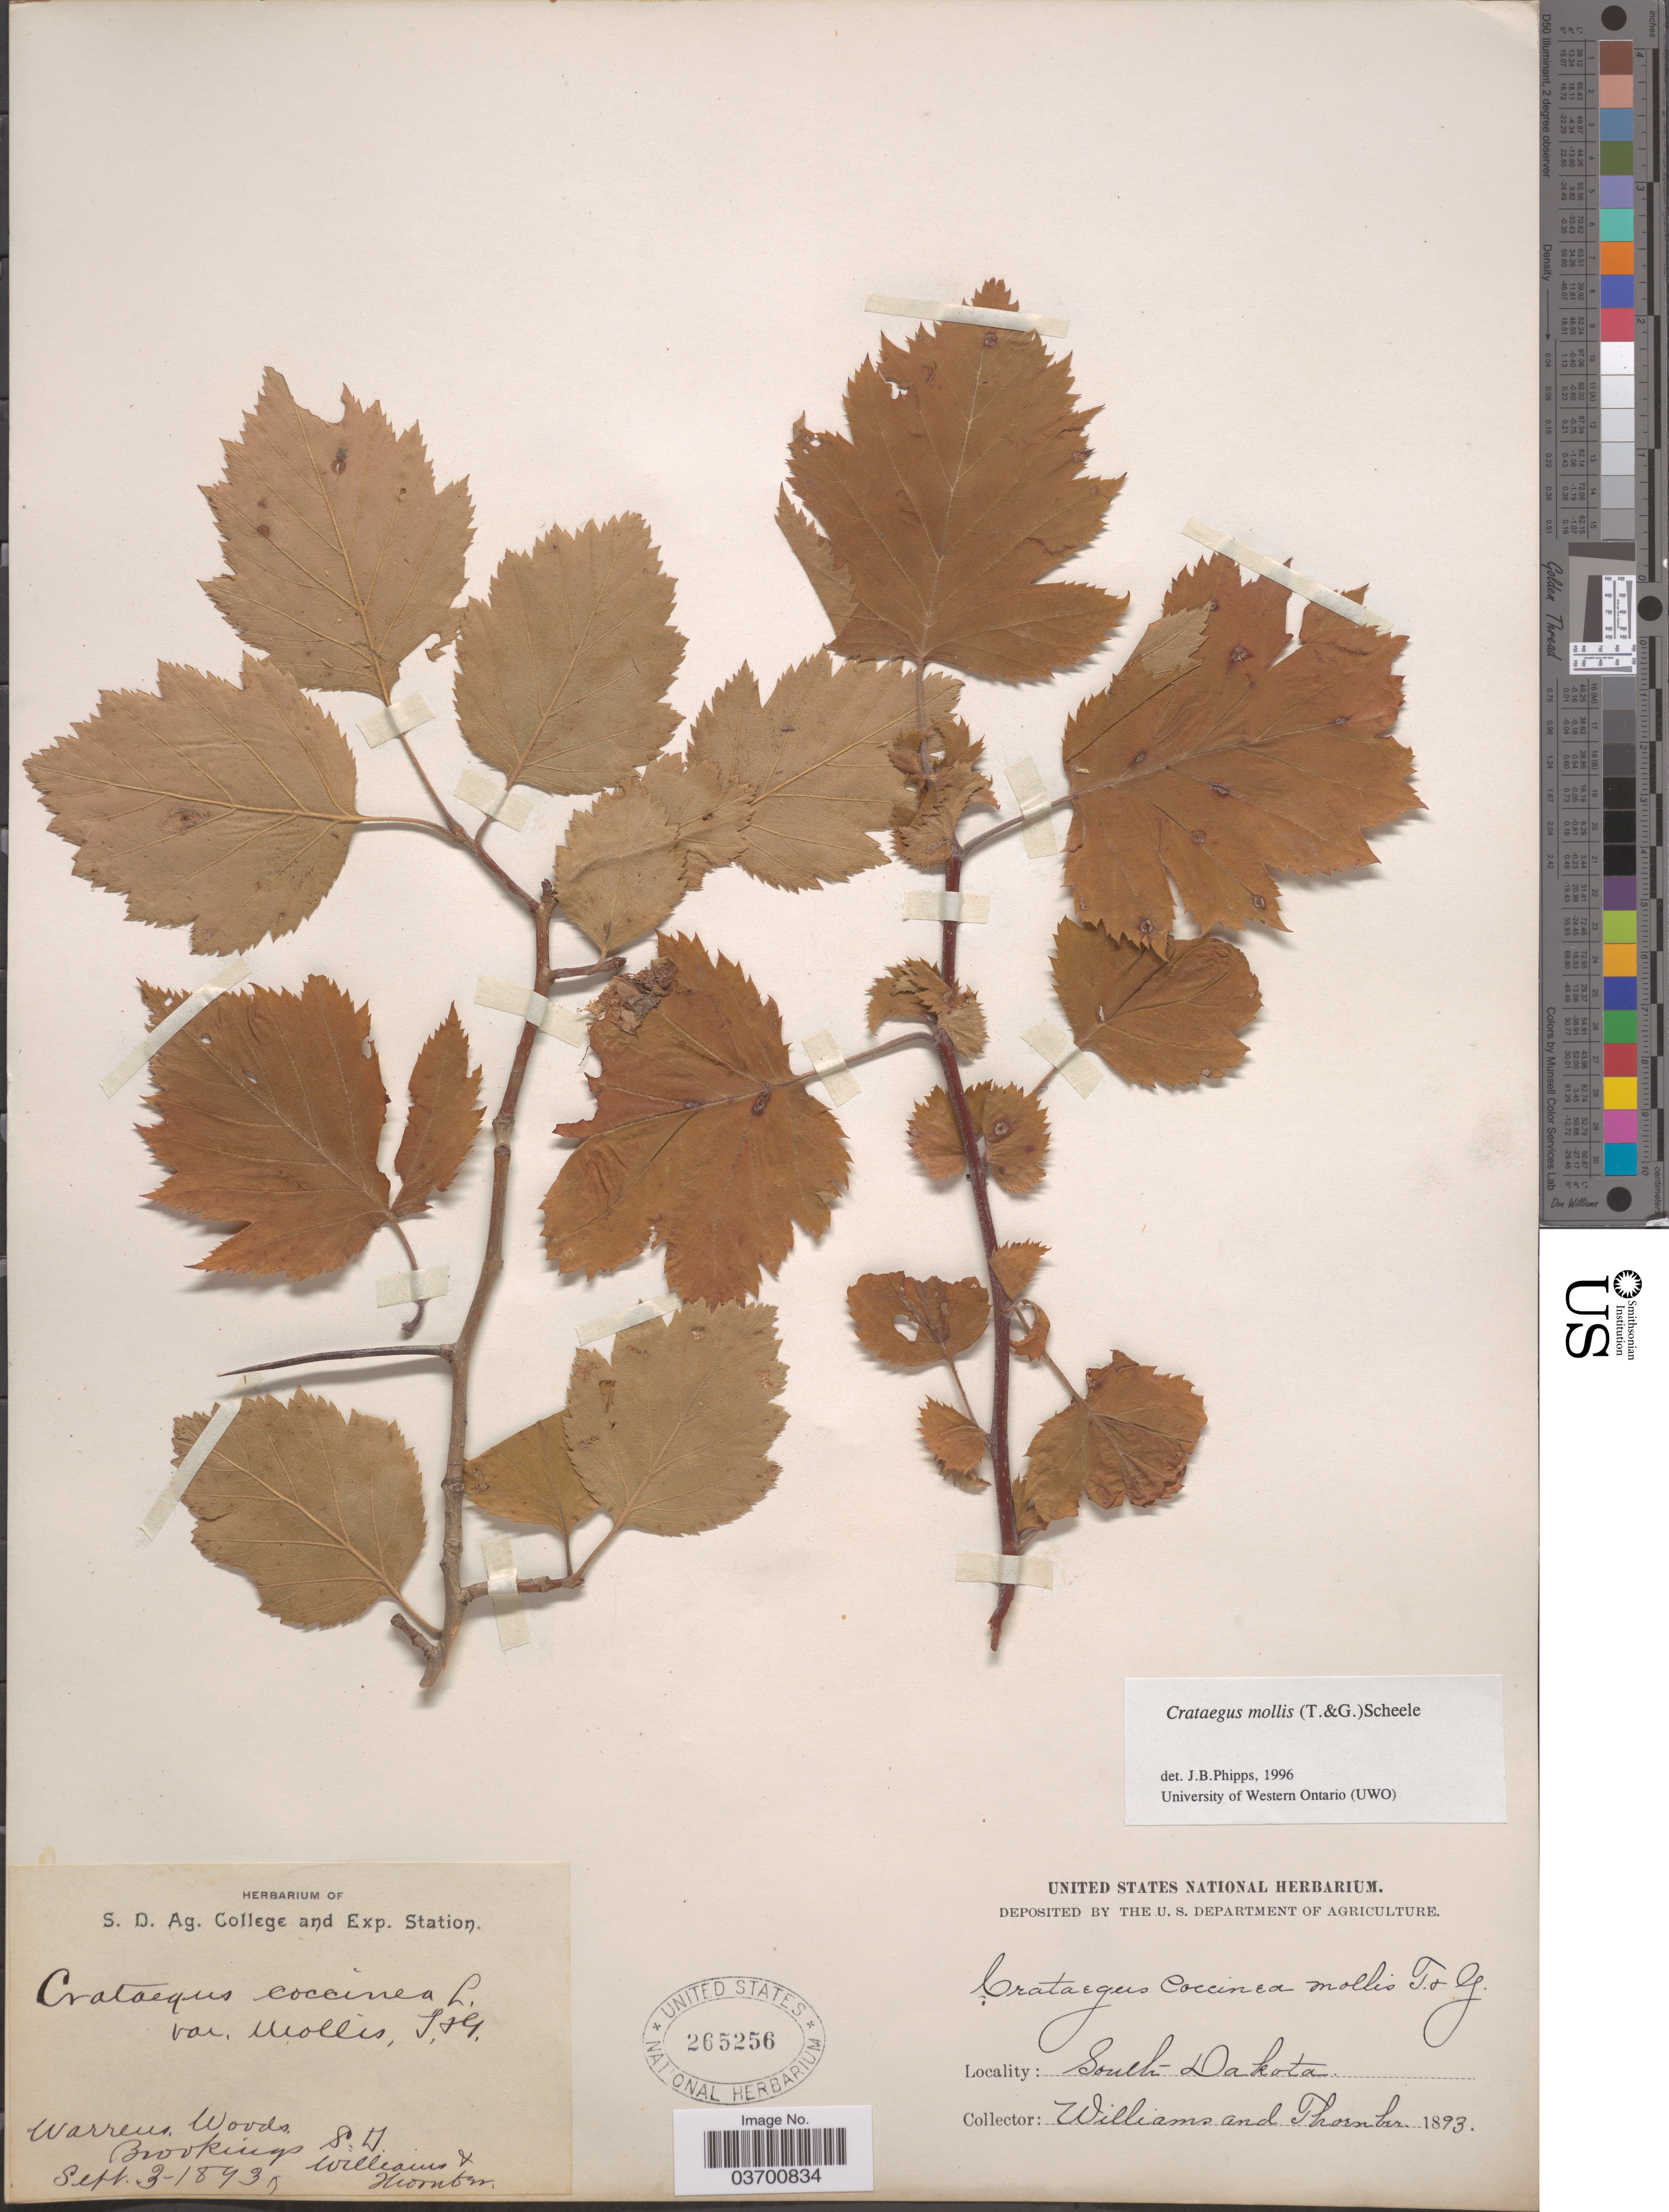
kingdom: Plantae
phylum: Tracheophyta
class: Magnoliopsida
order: Rosales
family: Rosaceae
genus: Crataegus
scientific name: Crataegus mollis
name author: (Torr. & A. Gray) Scheele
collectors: -- Williams & -. Thornber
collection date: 1893-09-03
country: United States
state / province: South Dakota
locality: Warrens Woods. Brookings.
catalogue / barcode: US 265256